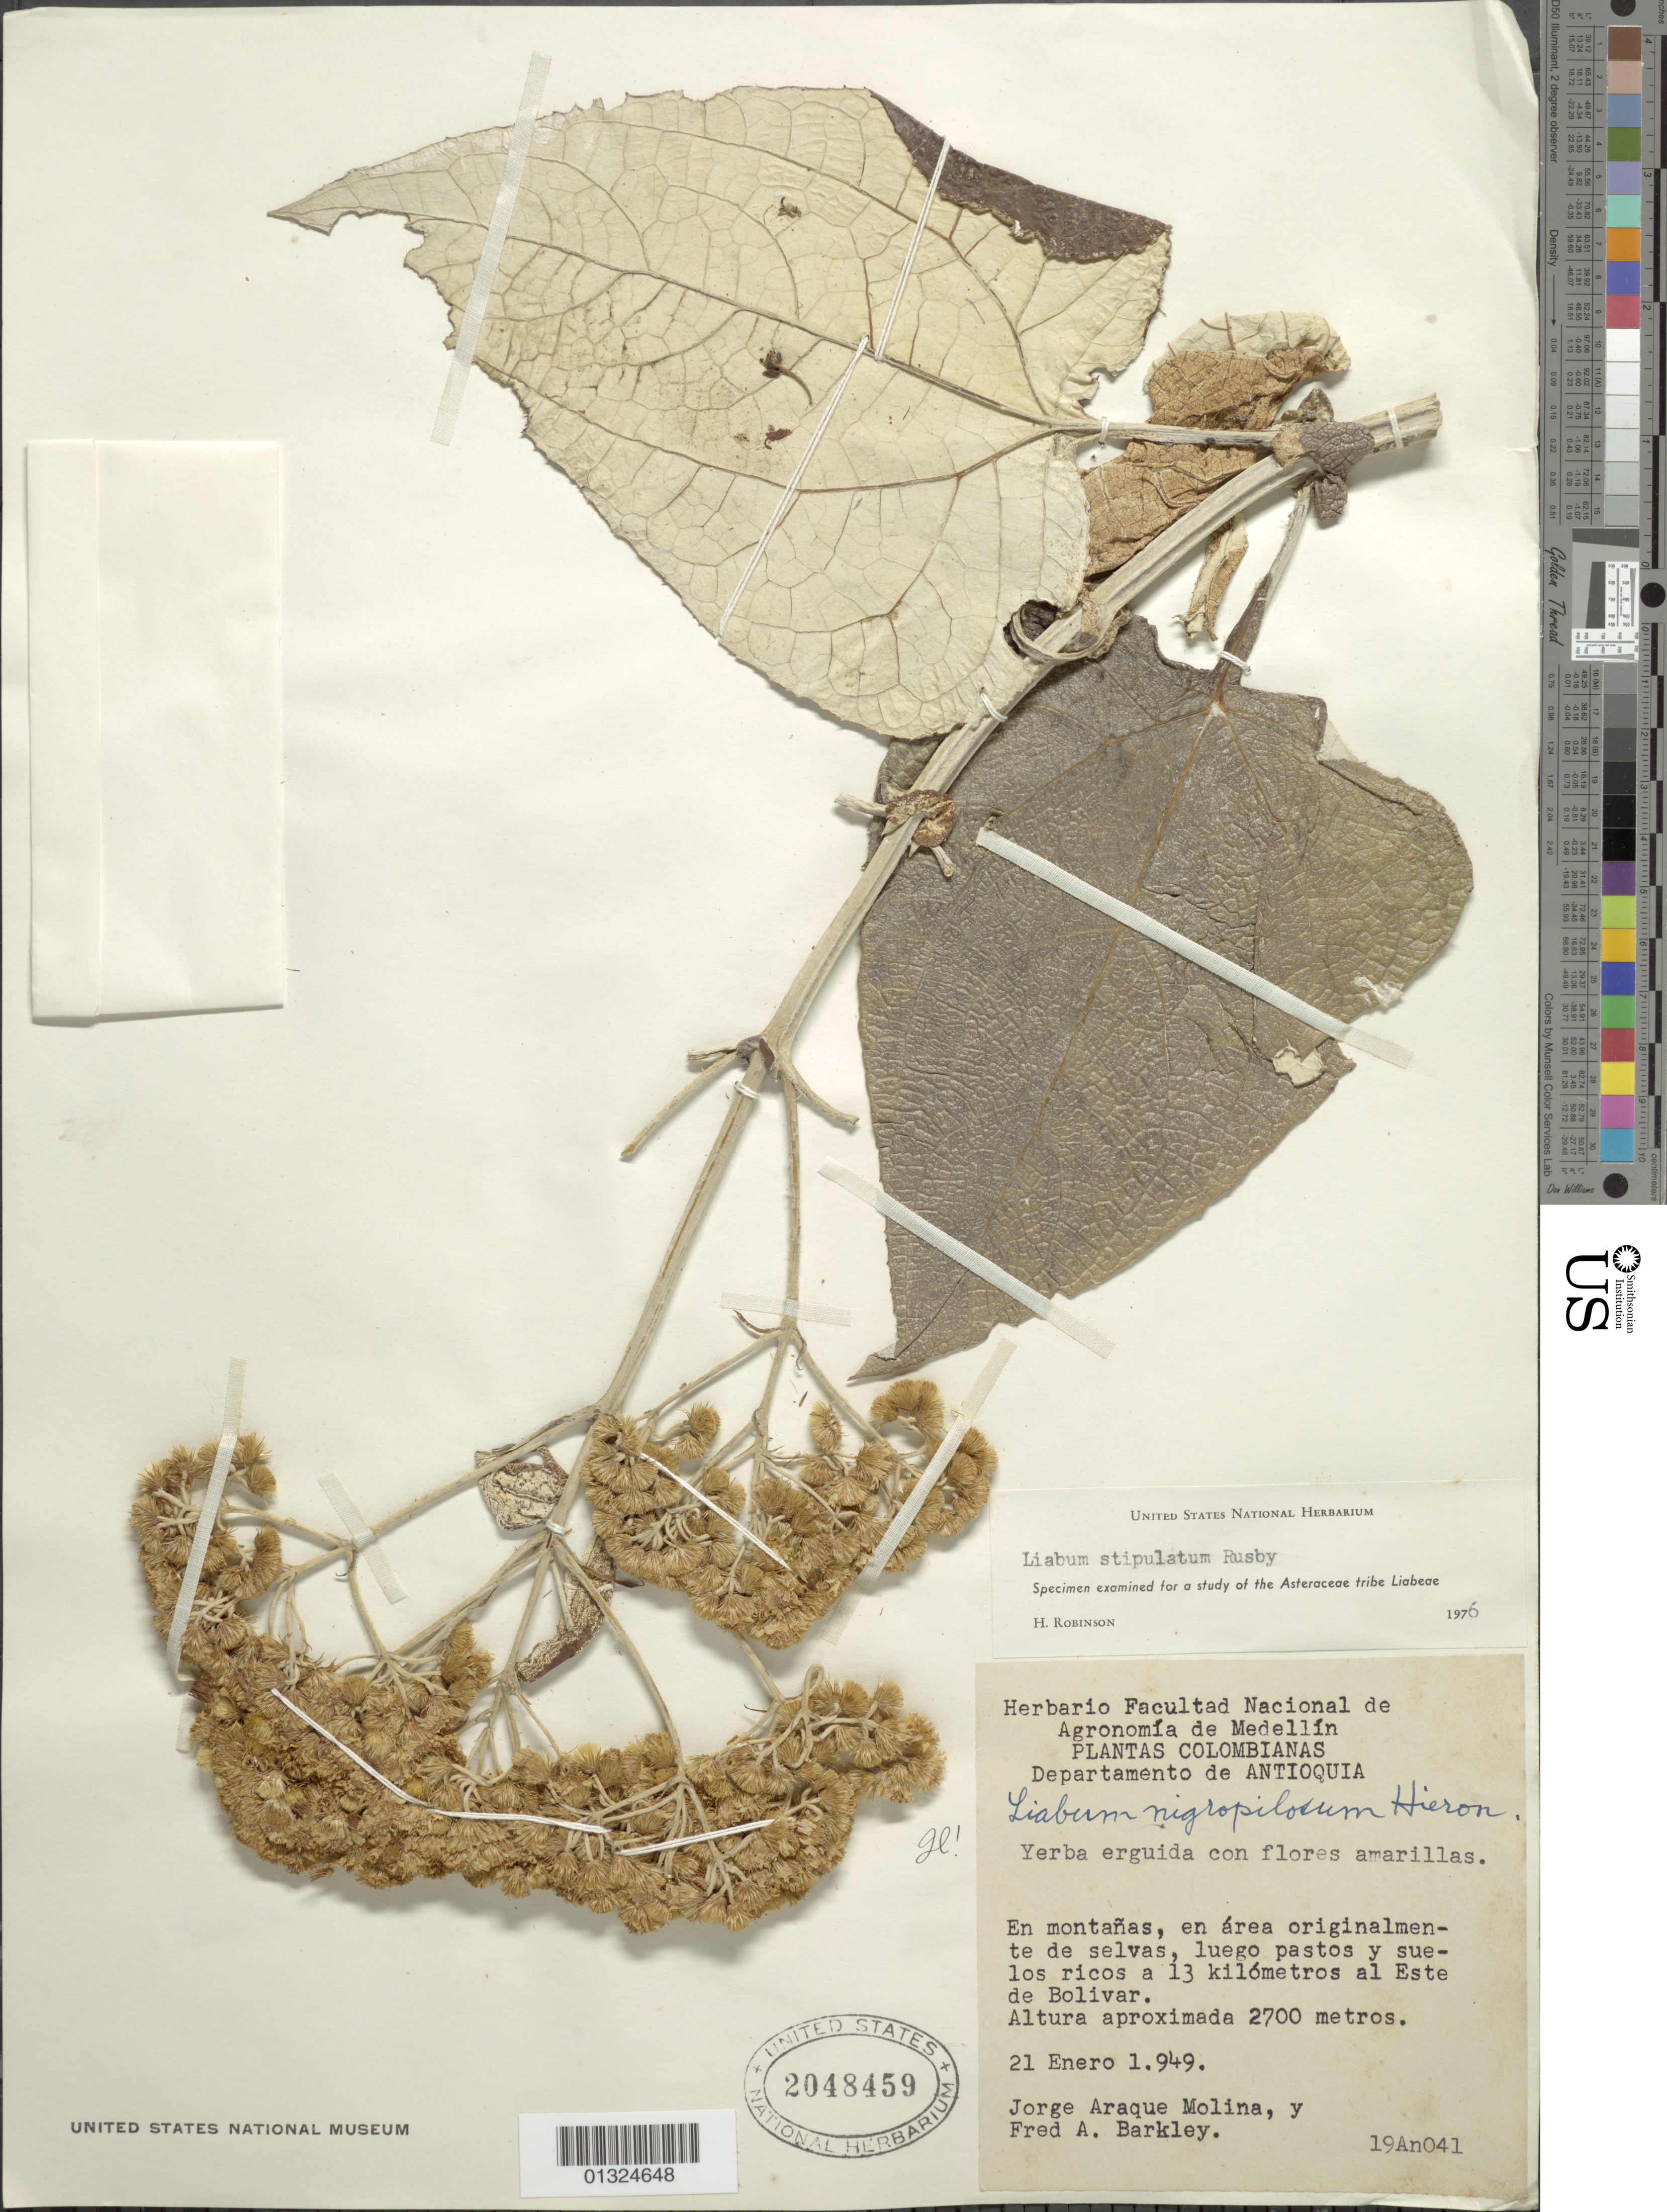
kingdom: Plantae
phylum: Tracheophyta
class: Magnoliopsida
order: Asterales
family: Asteraceae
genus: Liabum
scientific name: Liabum stipulatum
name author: Rusby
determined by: Robinson, Harold E., (US)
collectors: J. Araque Molina & F. A. Barkley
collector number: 19An041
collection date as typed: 21-Jan-49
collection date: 1949-01-21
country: Colombia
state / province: Antioquia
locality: Bolívar, 13 km E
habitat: En area originalmente de selvas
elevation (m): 2700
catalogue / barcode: US 2048459